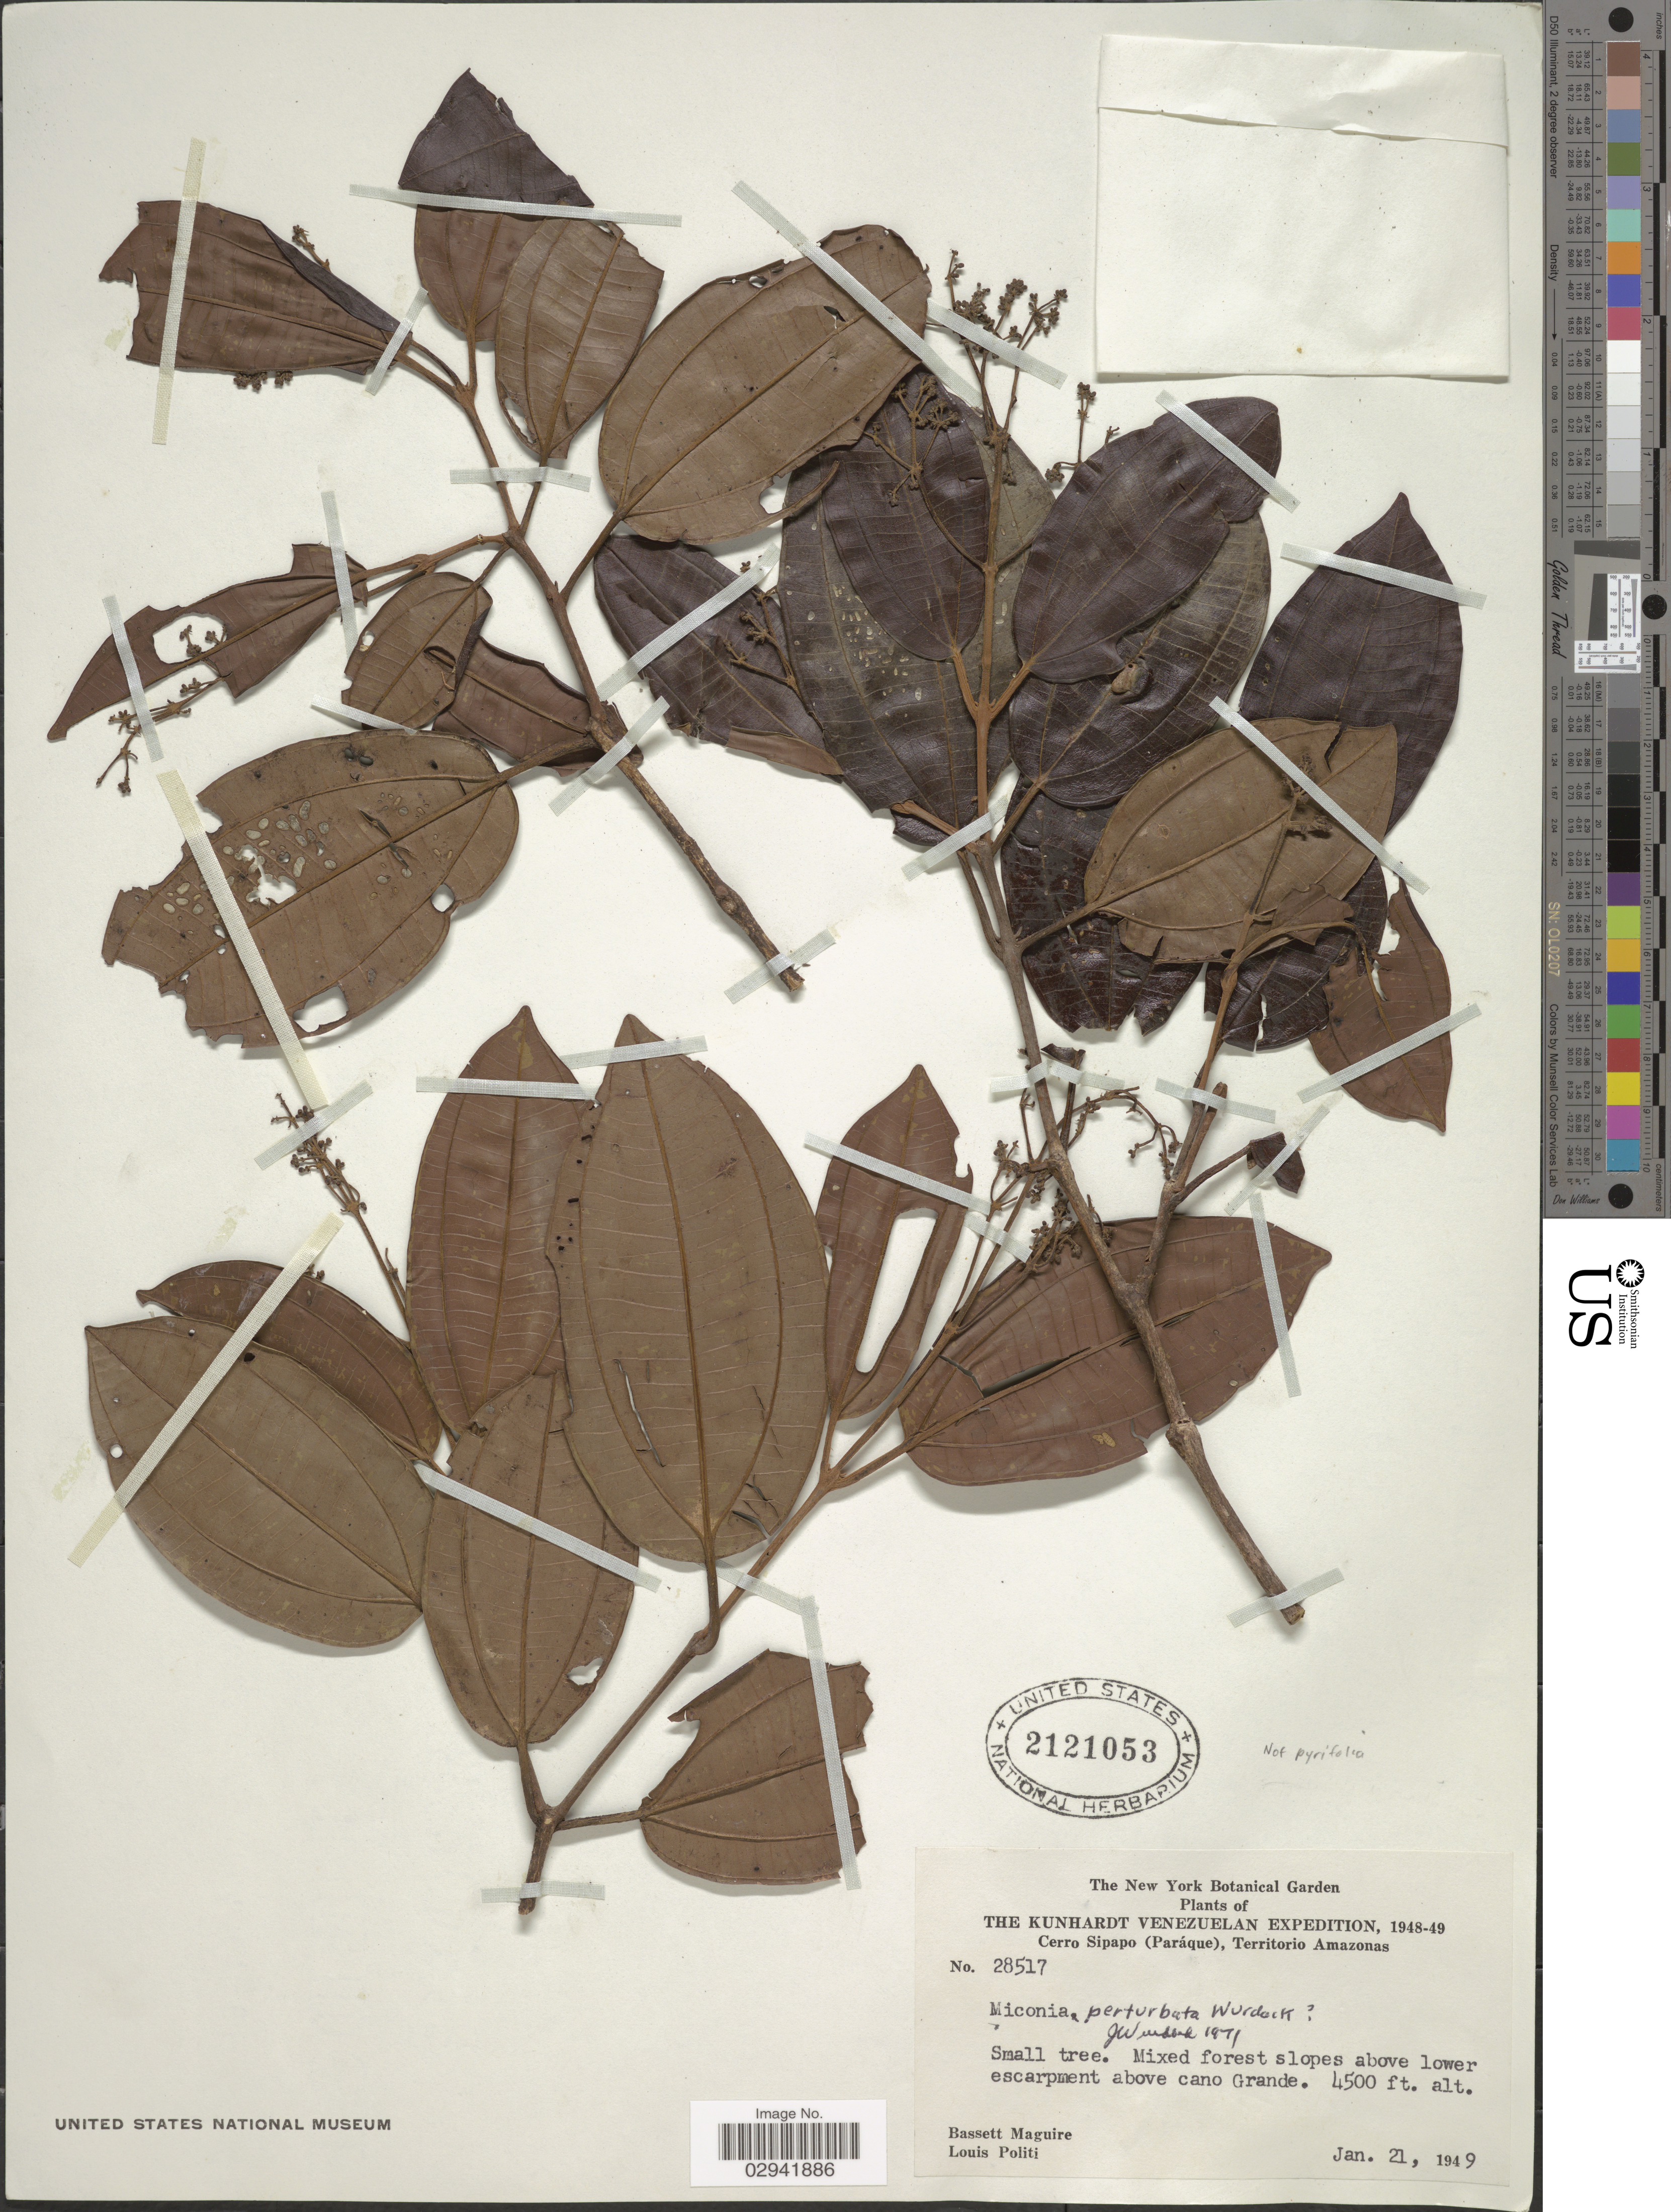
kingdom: Plantae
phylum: Tracheophyta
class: Magnoliopsida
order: Myrtales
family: Melastomataceae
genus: Miconia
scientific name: Miconia perturbata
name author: Wurdack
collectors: B. Maguire & L. Politi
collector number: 28517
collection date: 1949-01-21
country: Venezuela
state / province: Amazonas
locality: Cerro Sipapo (Paráque), Territorio Amazonas. Mixed forest slopes above lower escarpment above cano Grande.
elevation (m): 1372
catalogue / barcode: US 2121053